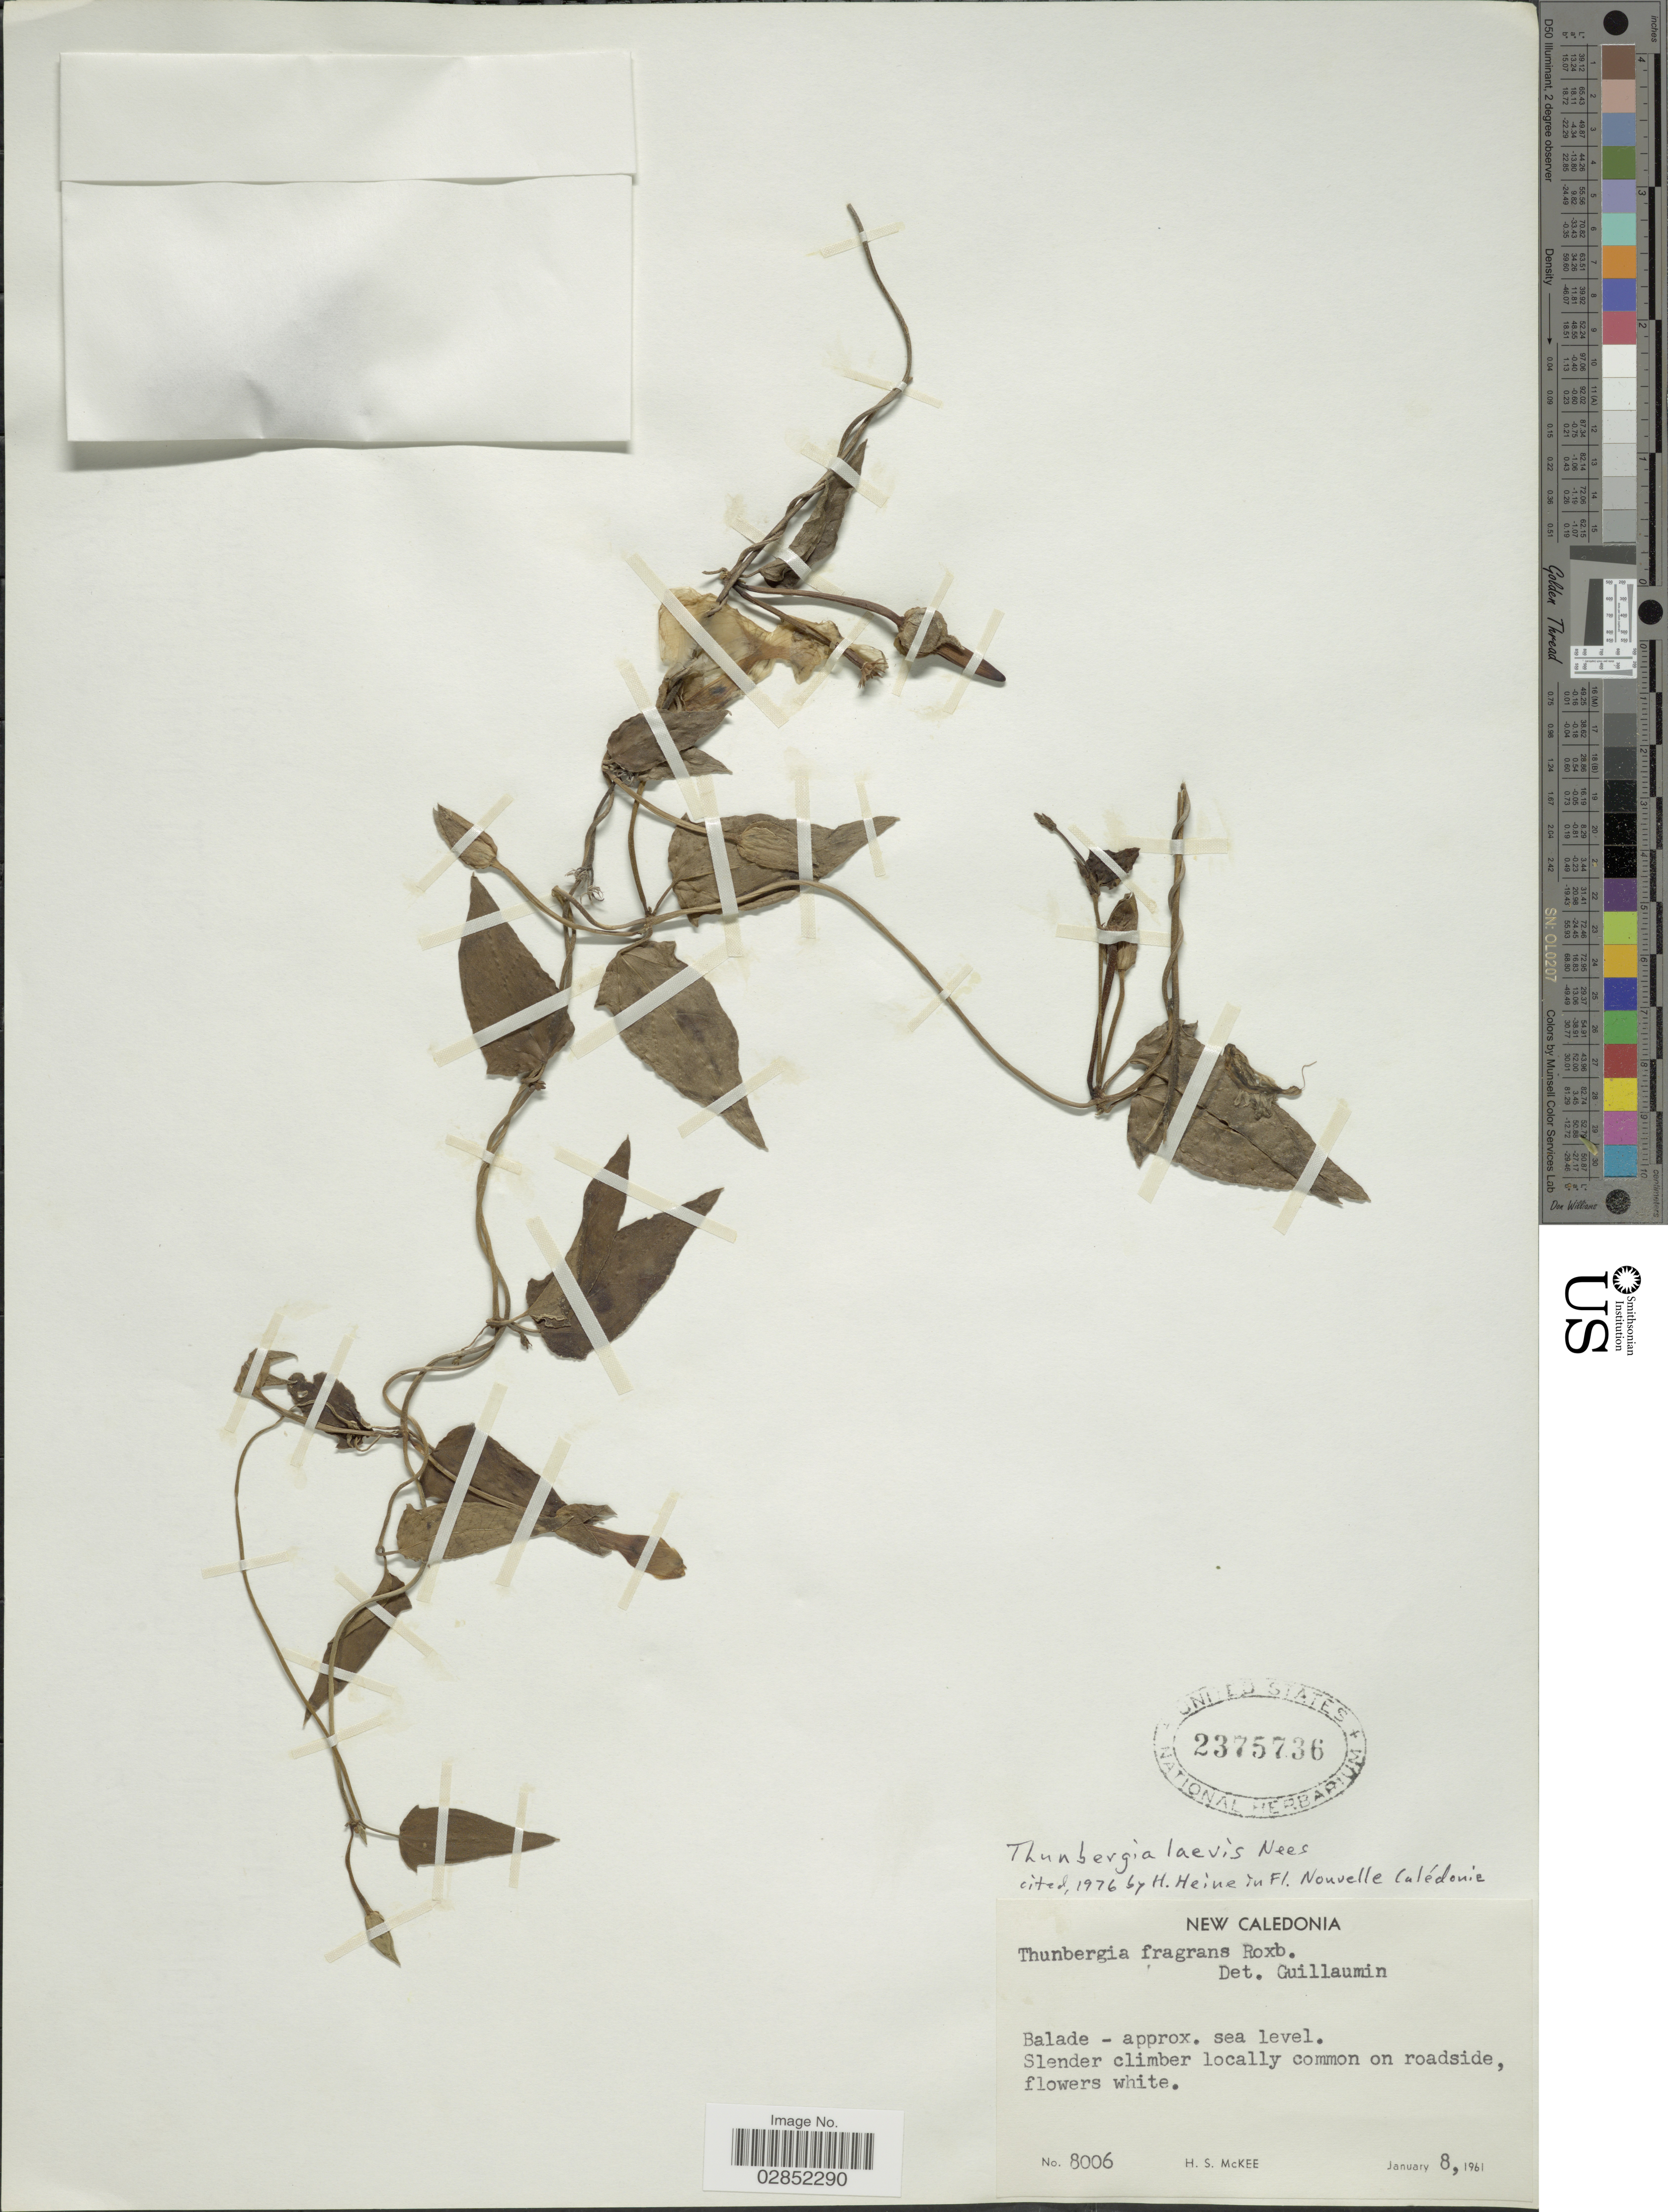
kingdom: Plantae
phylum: Tracheophyta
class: Magnoliopsida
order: Lamiales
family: Acanthaceae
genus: Thunbergia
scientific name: Thunbergia laevis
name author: Nees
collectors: H. S. McKee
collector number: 8006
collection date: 1961-01-08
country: New Caledonia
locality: Balade.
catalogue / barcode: US 2375736